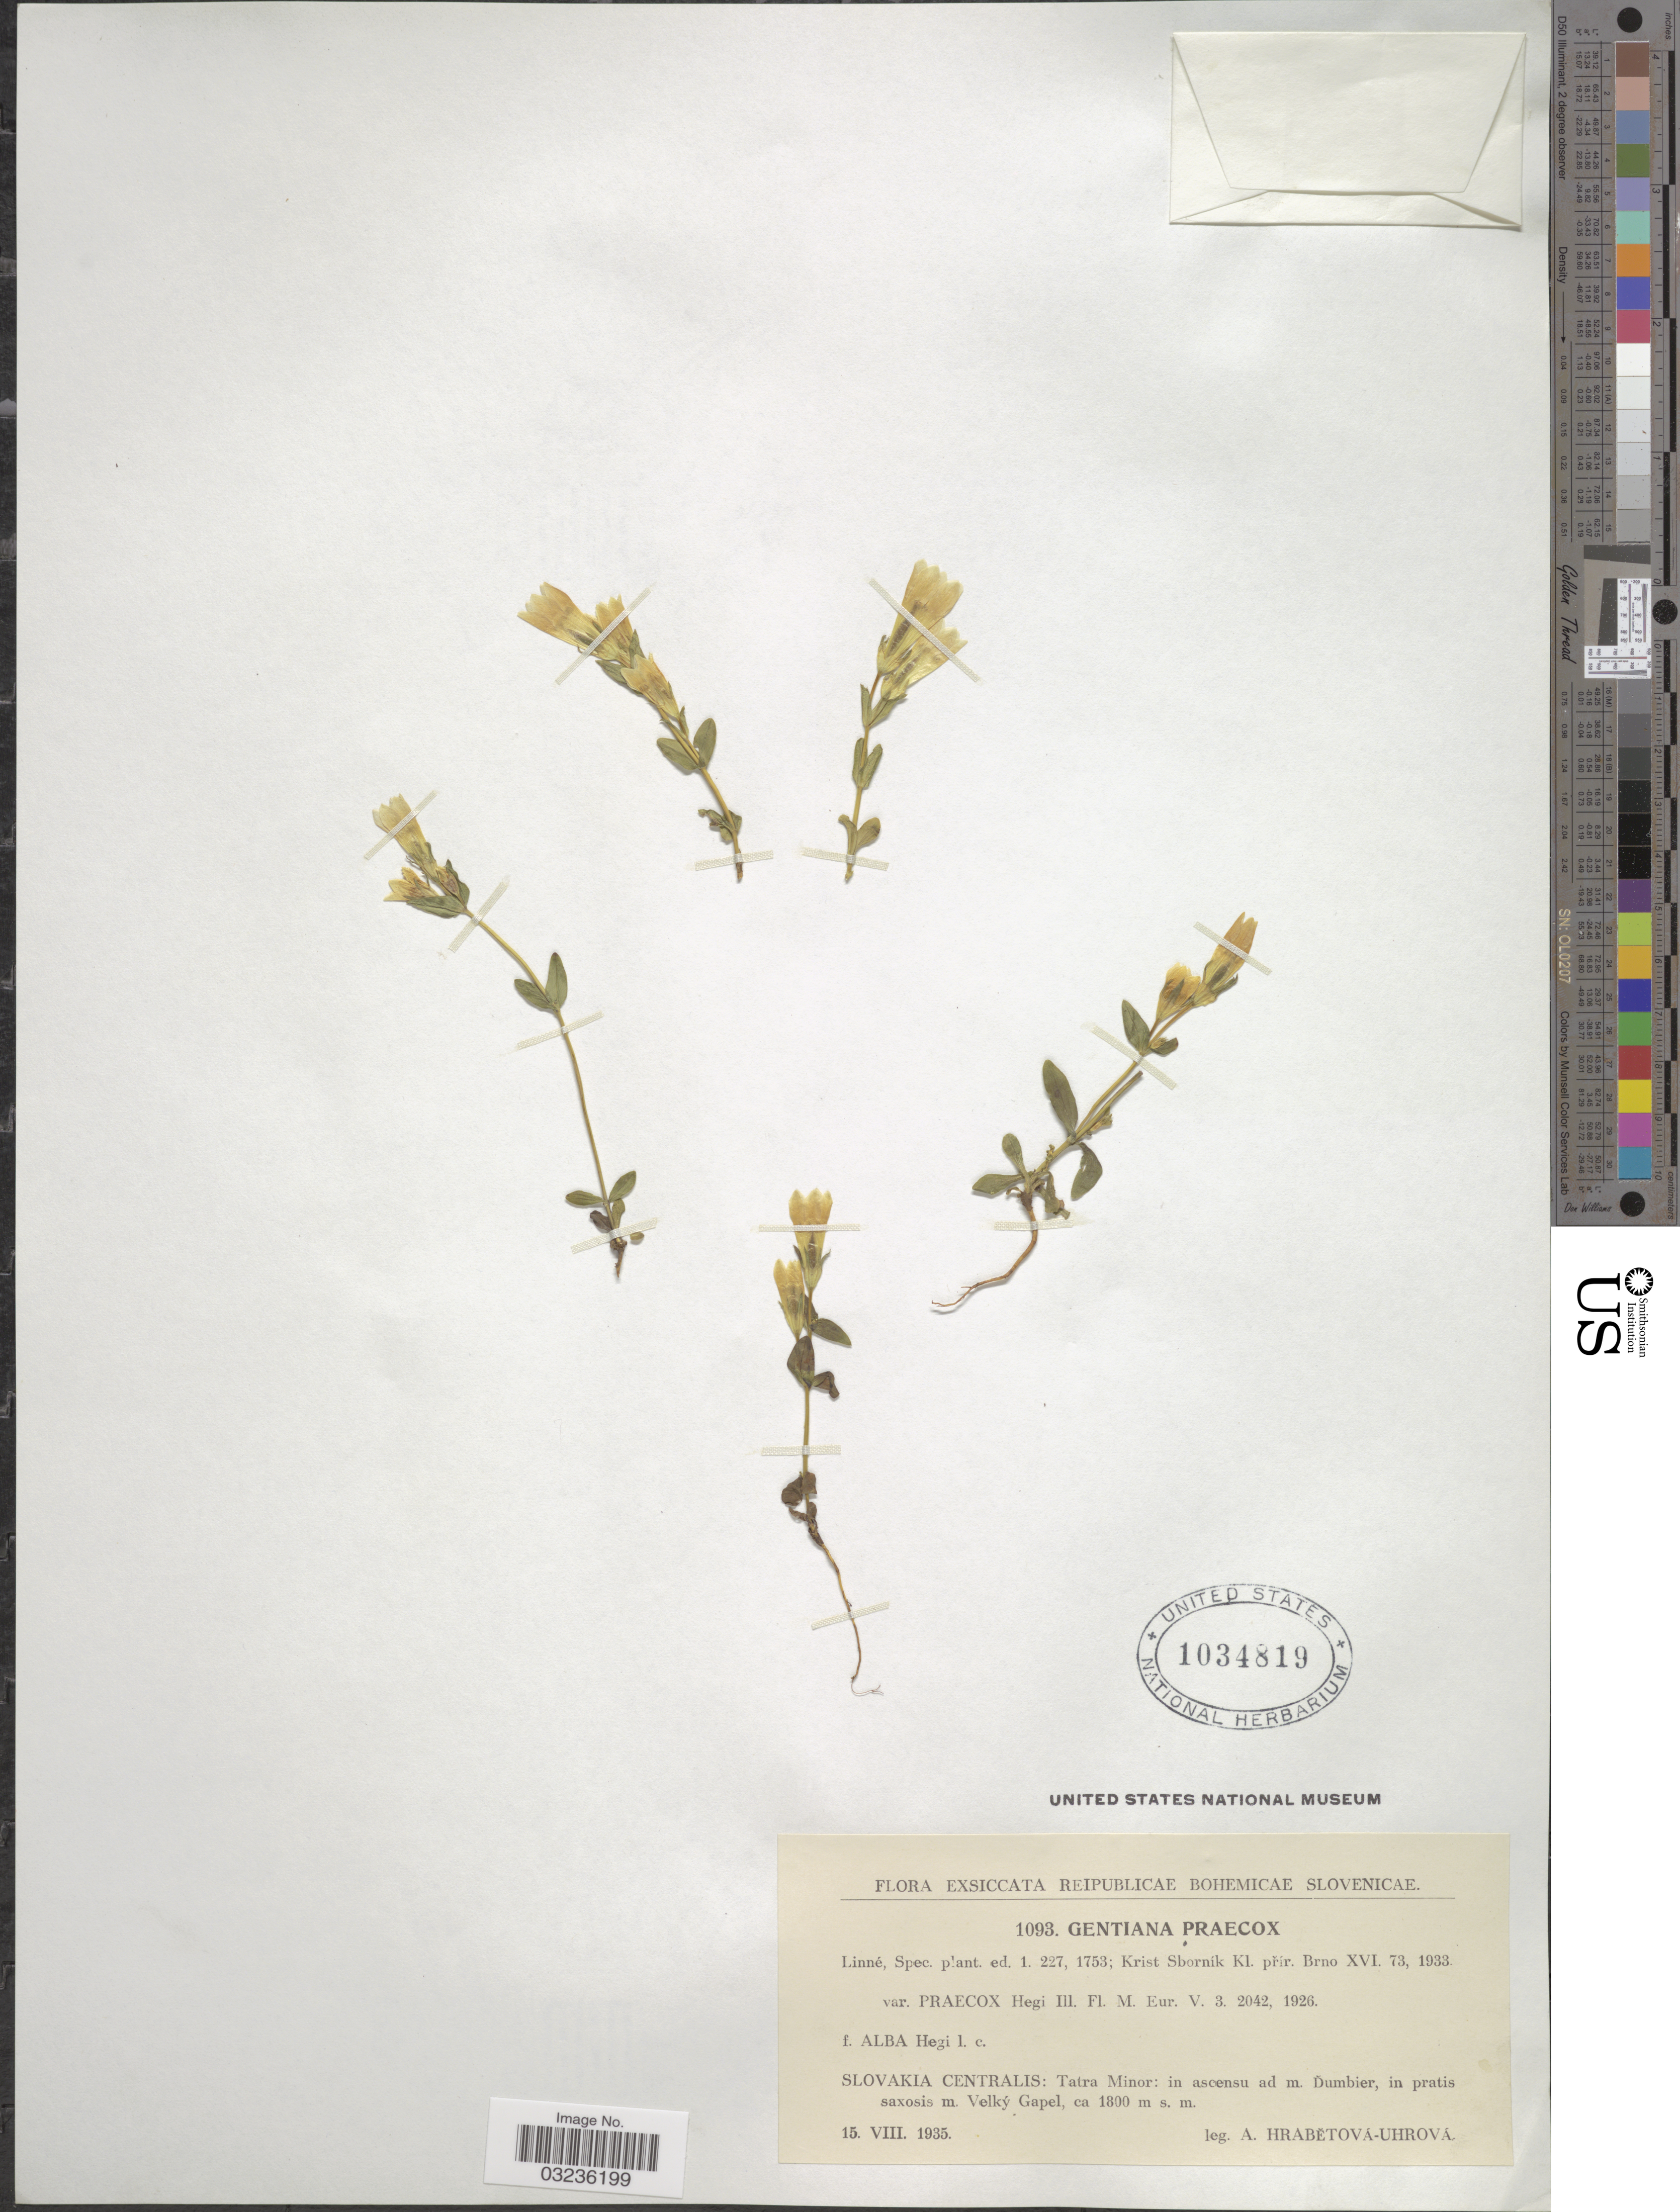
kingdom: Plantae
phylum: Tracheophyta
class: Magnoliopsida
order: Gentianales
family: Gentianaceae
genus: Gentiana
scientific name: Gentiana praecox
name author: A. Kern. & Jos. Kern.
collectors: A. Hrabetova-Uhrova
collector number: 1093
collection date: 1935-08-15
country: Slovakia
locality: Reipublicae Bohemicae Slovenicae, Slovakia Centralis: Tatra Minor: in ascensu ad m. Dumbier, in pratis saxosis m. Velky Gapel.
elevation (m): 1800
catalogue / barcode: US 1034819